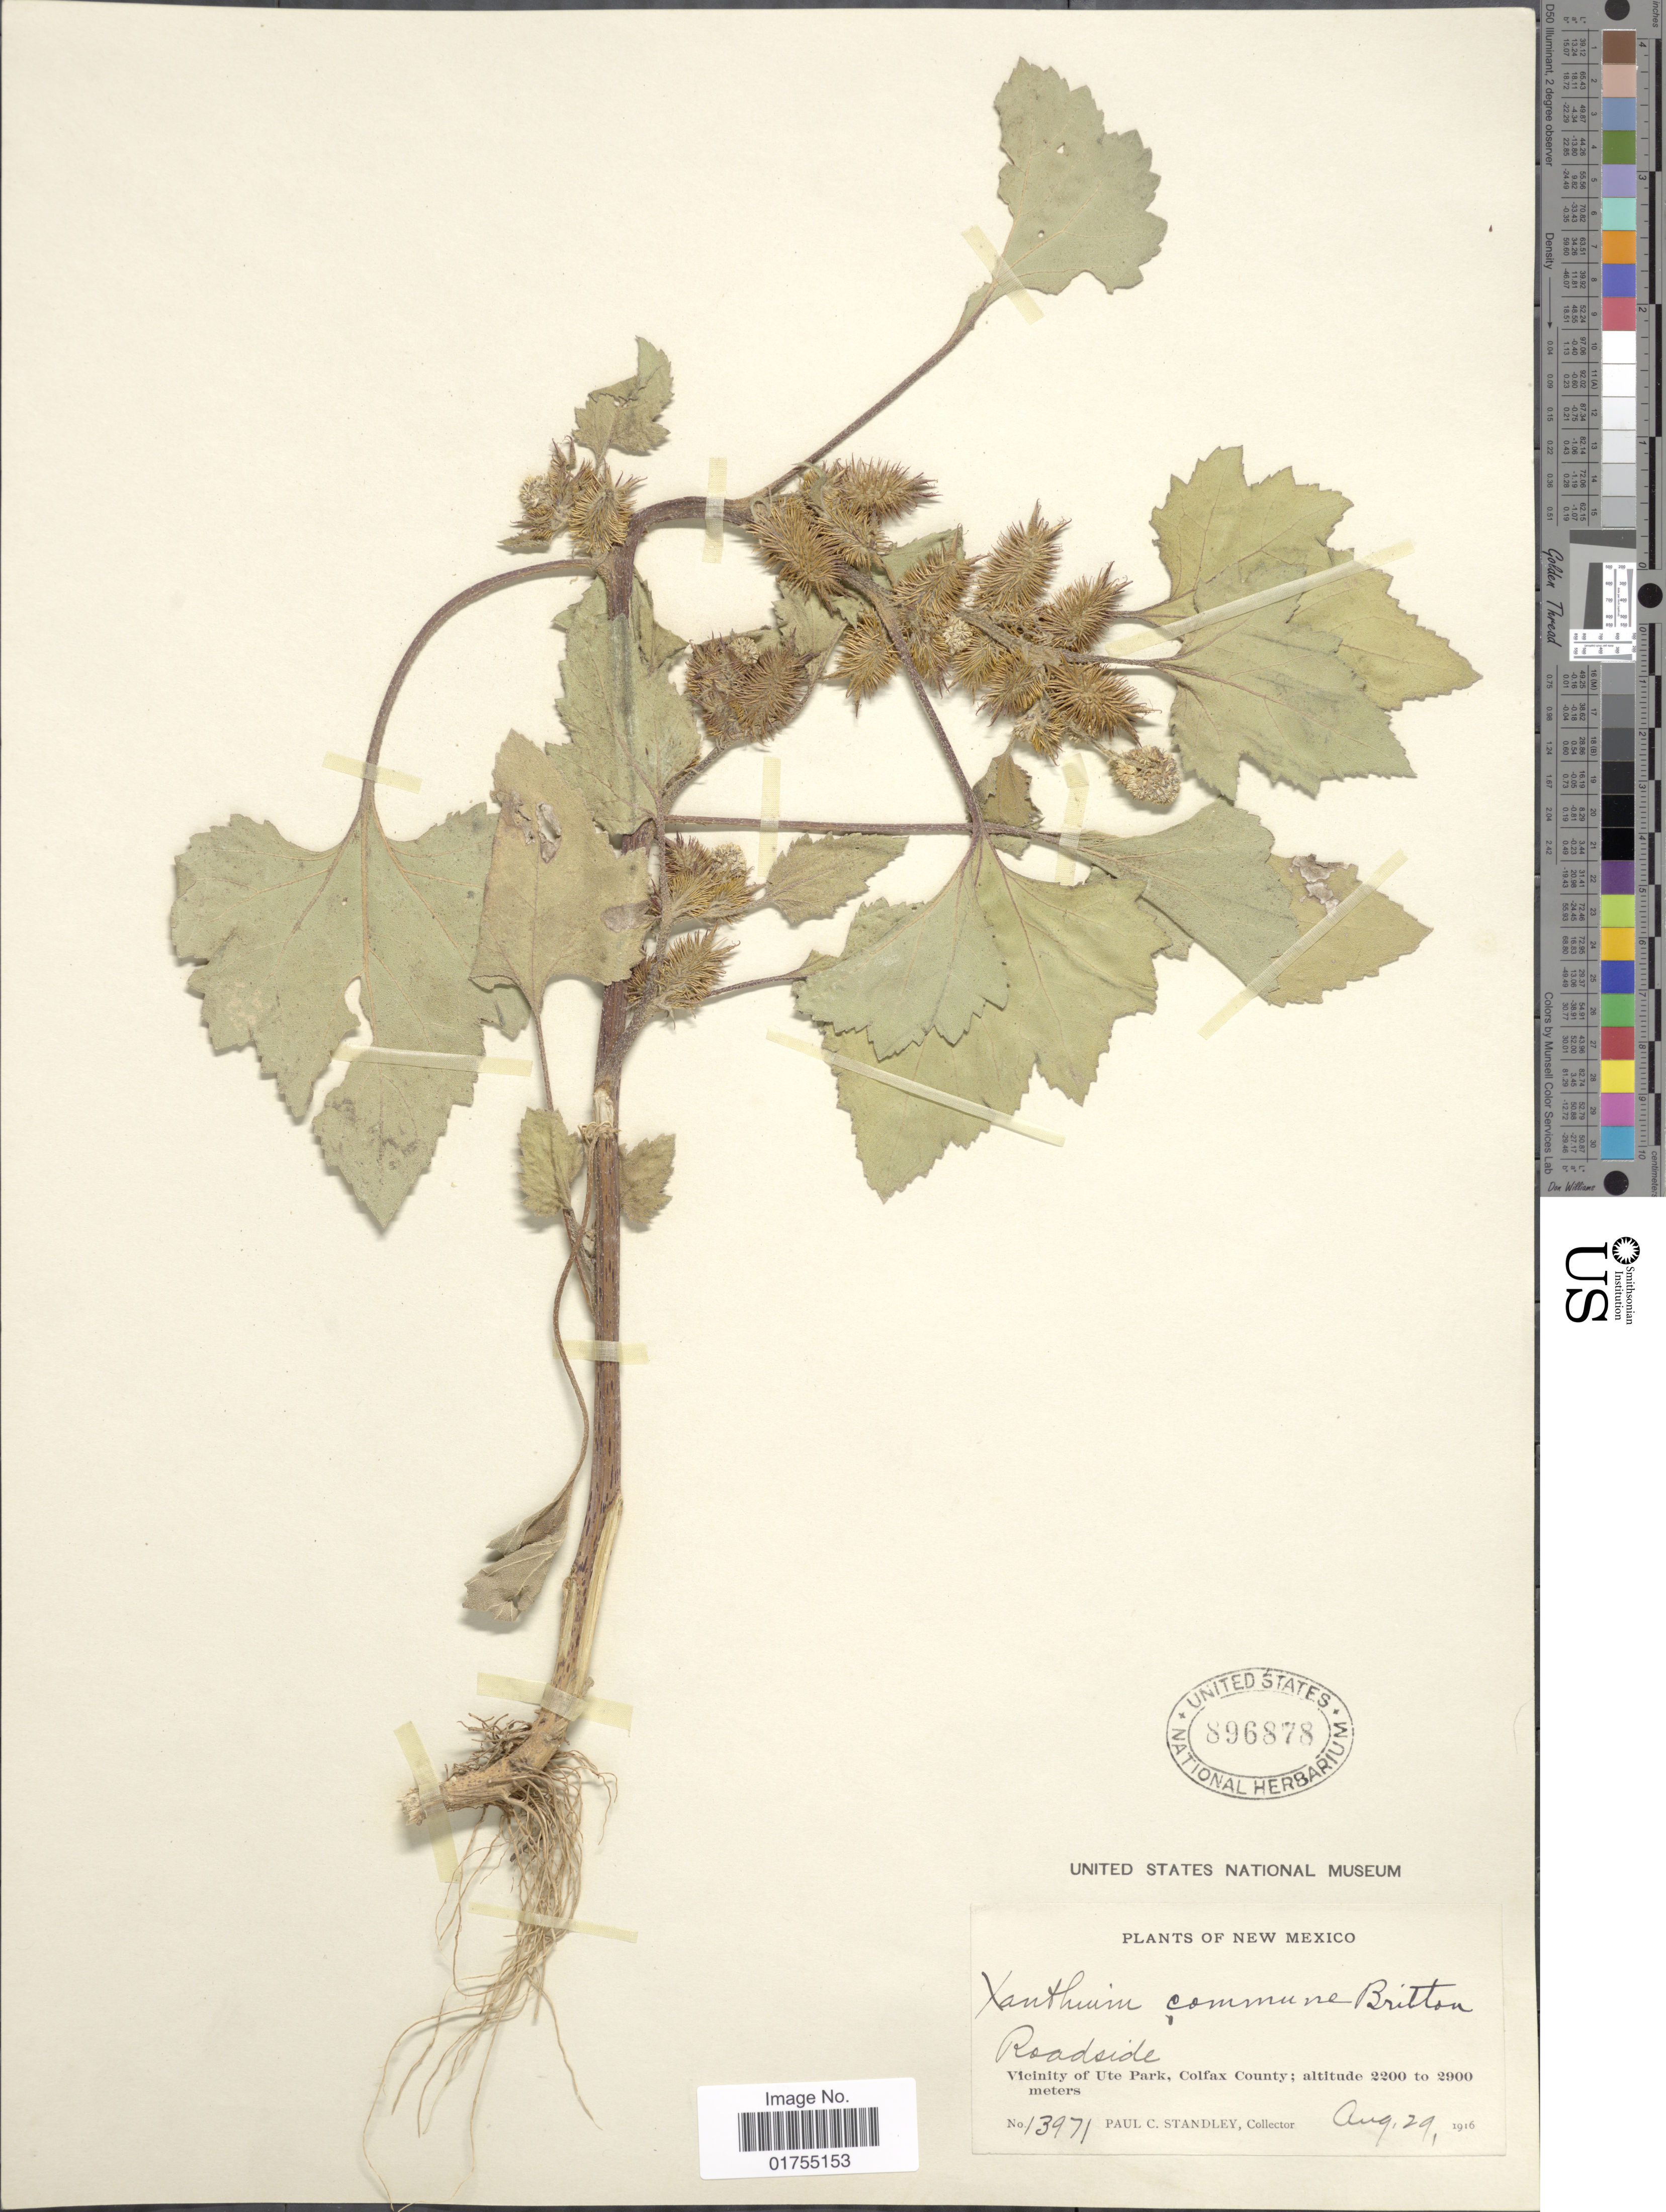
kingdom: Plantae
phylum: Tracheophyta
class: Magnoliopsida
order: Asterales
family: Asteraceae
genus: Xanthium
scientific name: Xanthium strumarium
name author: L.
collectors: P. C. Standley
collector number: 13971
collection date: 1916-08-29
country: United States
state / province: New Mexico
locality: Vicinity of Ute Park, Colfax County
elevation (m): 2200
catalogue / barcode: US 896878